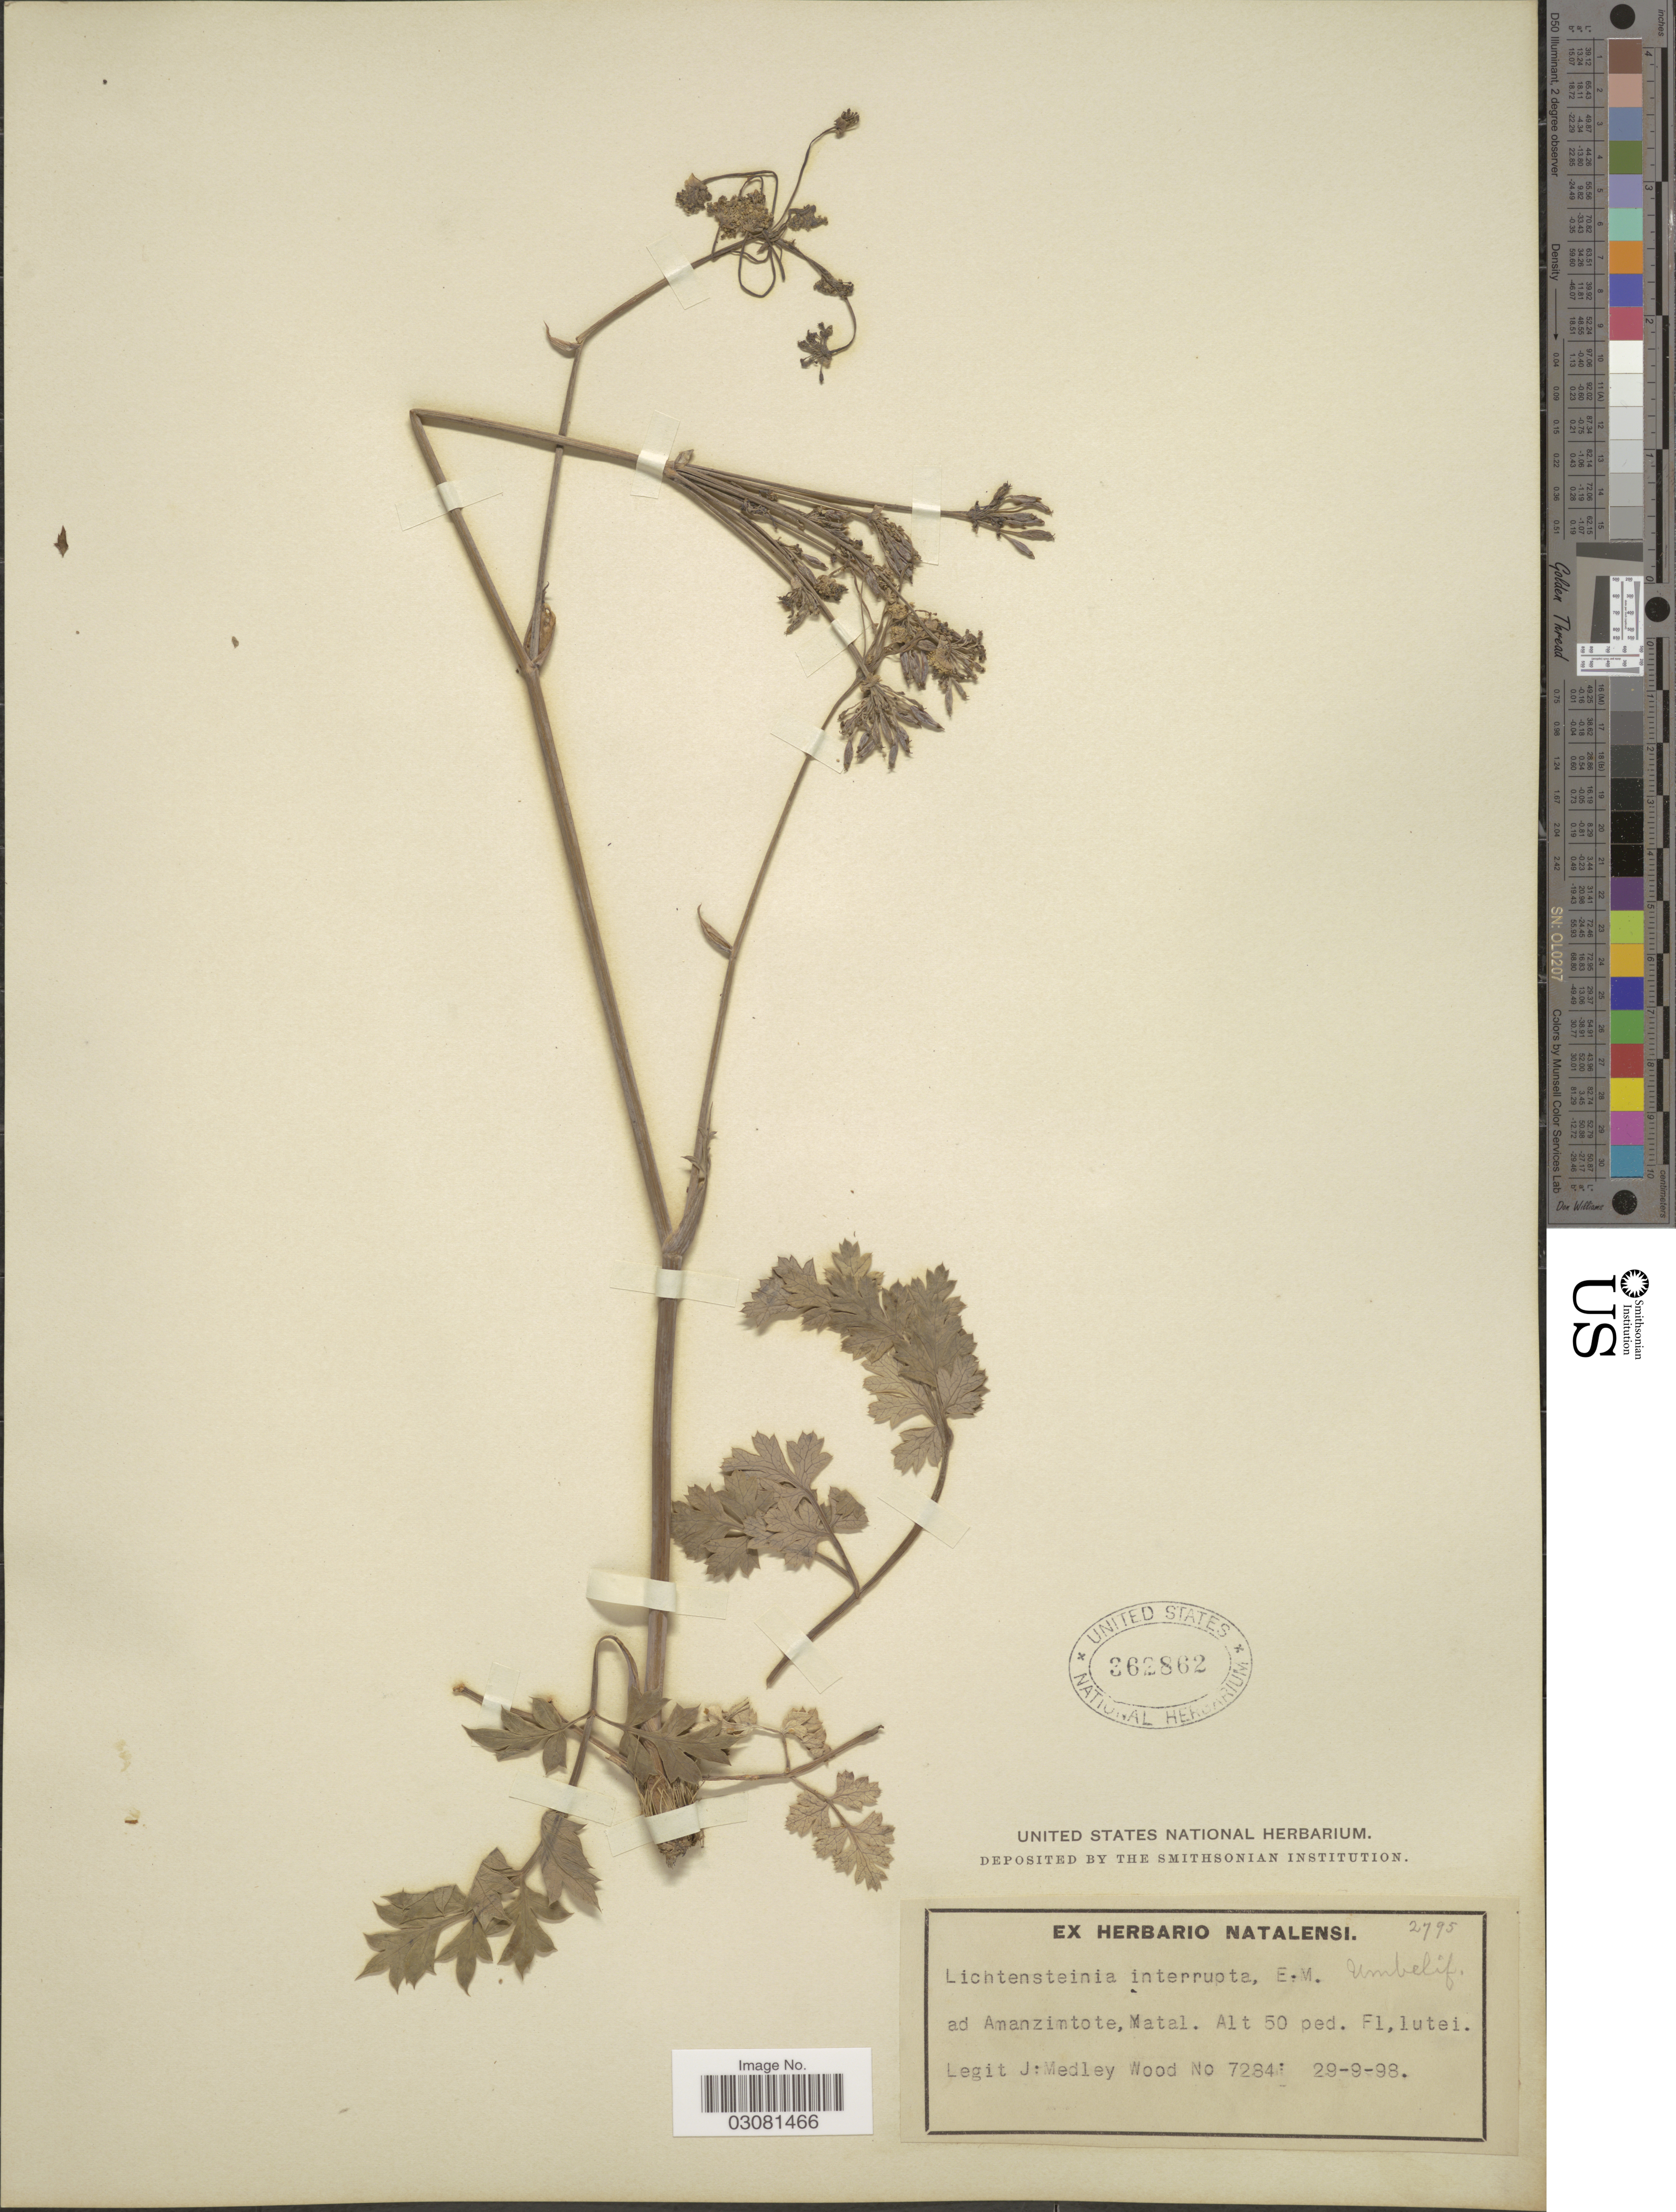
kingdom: Plantae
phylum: Tracheophyta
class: Magnoliopsida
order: Apiales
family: Apiaceae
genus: Lichtensteinia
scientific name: Lichtensteinia interrupta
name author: E. Mey.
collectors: J. Medley Wood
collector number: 7284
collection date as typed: Transcribed d/m/y: 29/9/98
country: South Africa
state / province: KwaZulu-Natal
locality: Ad Amanzimtote, Natal.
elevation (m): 15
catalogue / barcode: US 362862